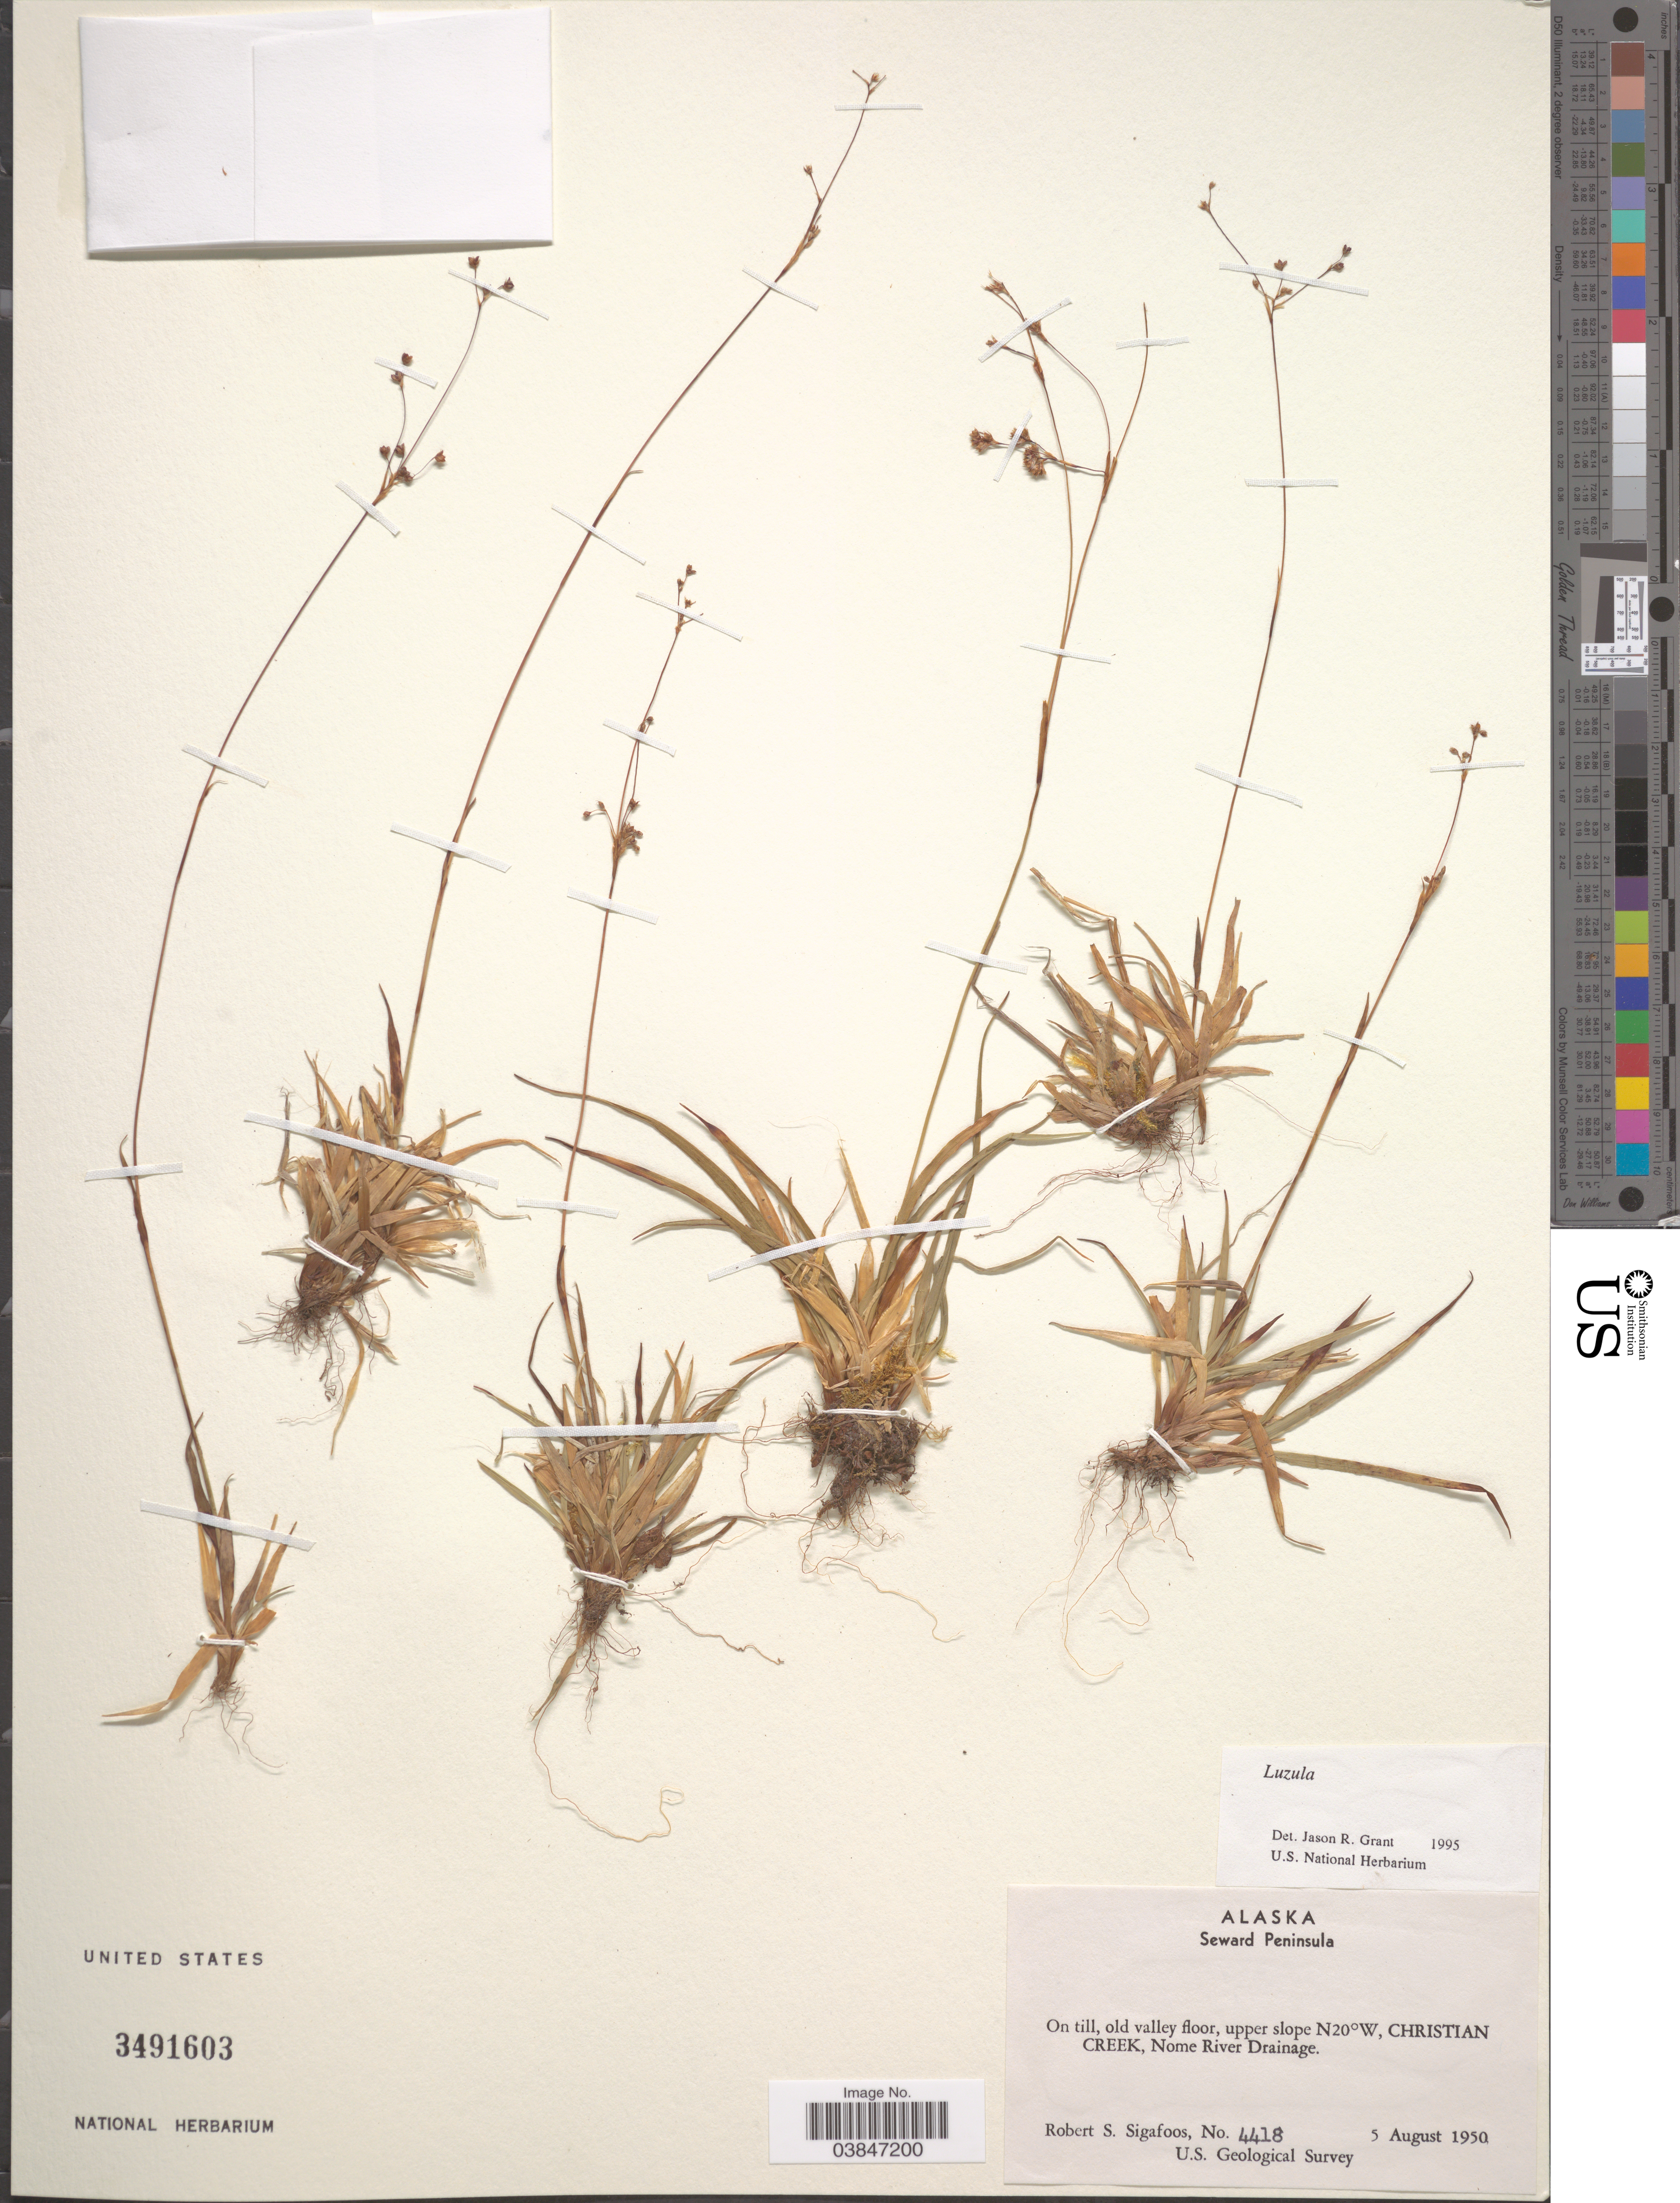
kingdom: Plantae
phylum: Tracheophyta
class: Liliopsida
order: Poales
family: Juncaceae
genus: Luzula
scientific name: Luzula sp.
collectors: R. Sigafoos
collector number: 4418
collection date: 1950-08-05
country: United States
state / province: Alaska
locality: Seward Peninsula. Upper slope N20ºW, Christian Creek, Nome River Drainage.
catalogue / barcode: US 3491603